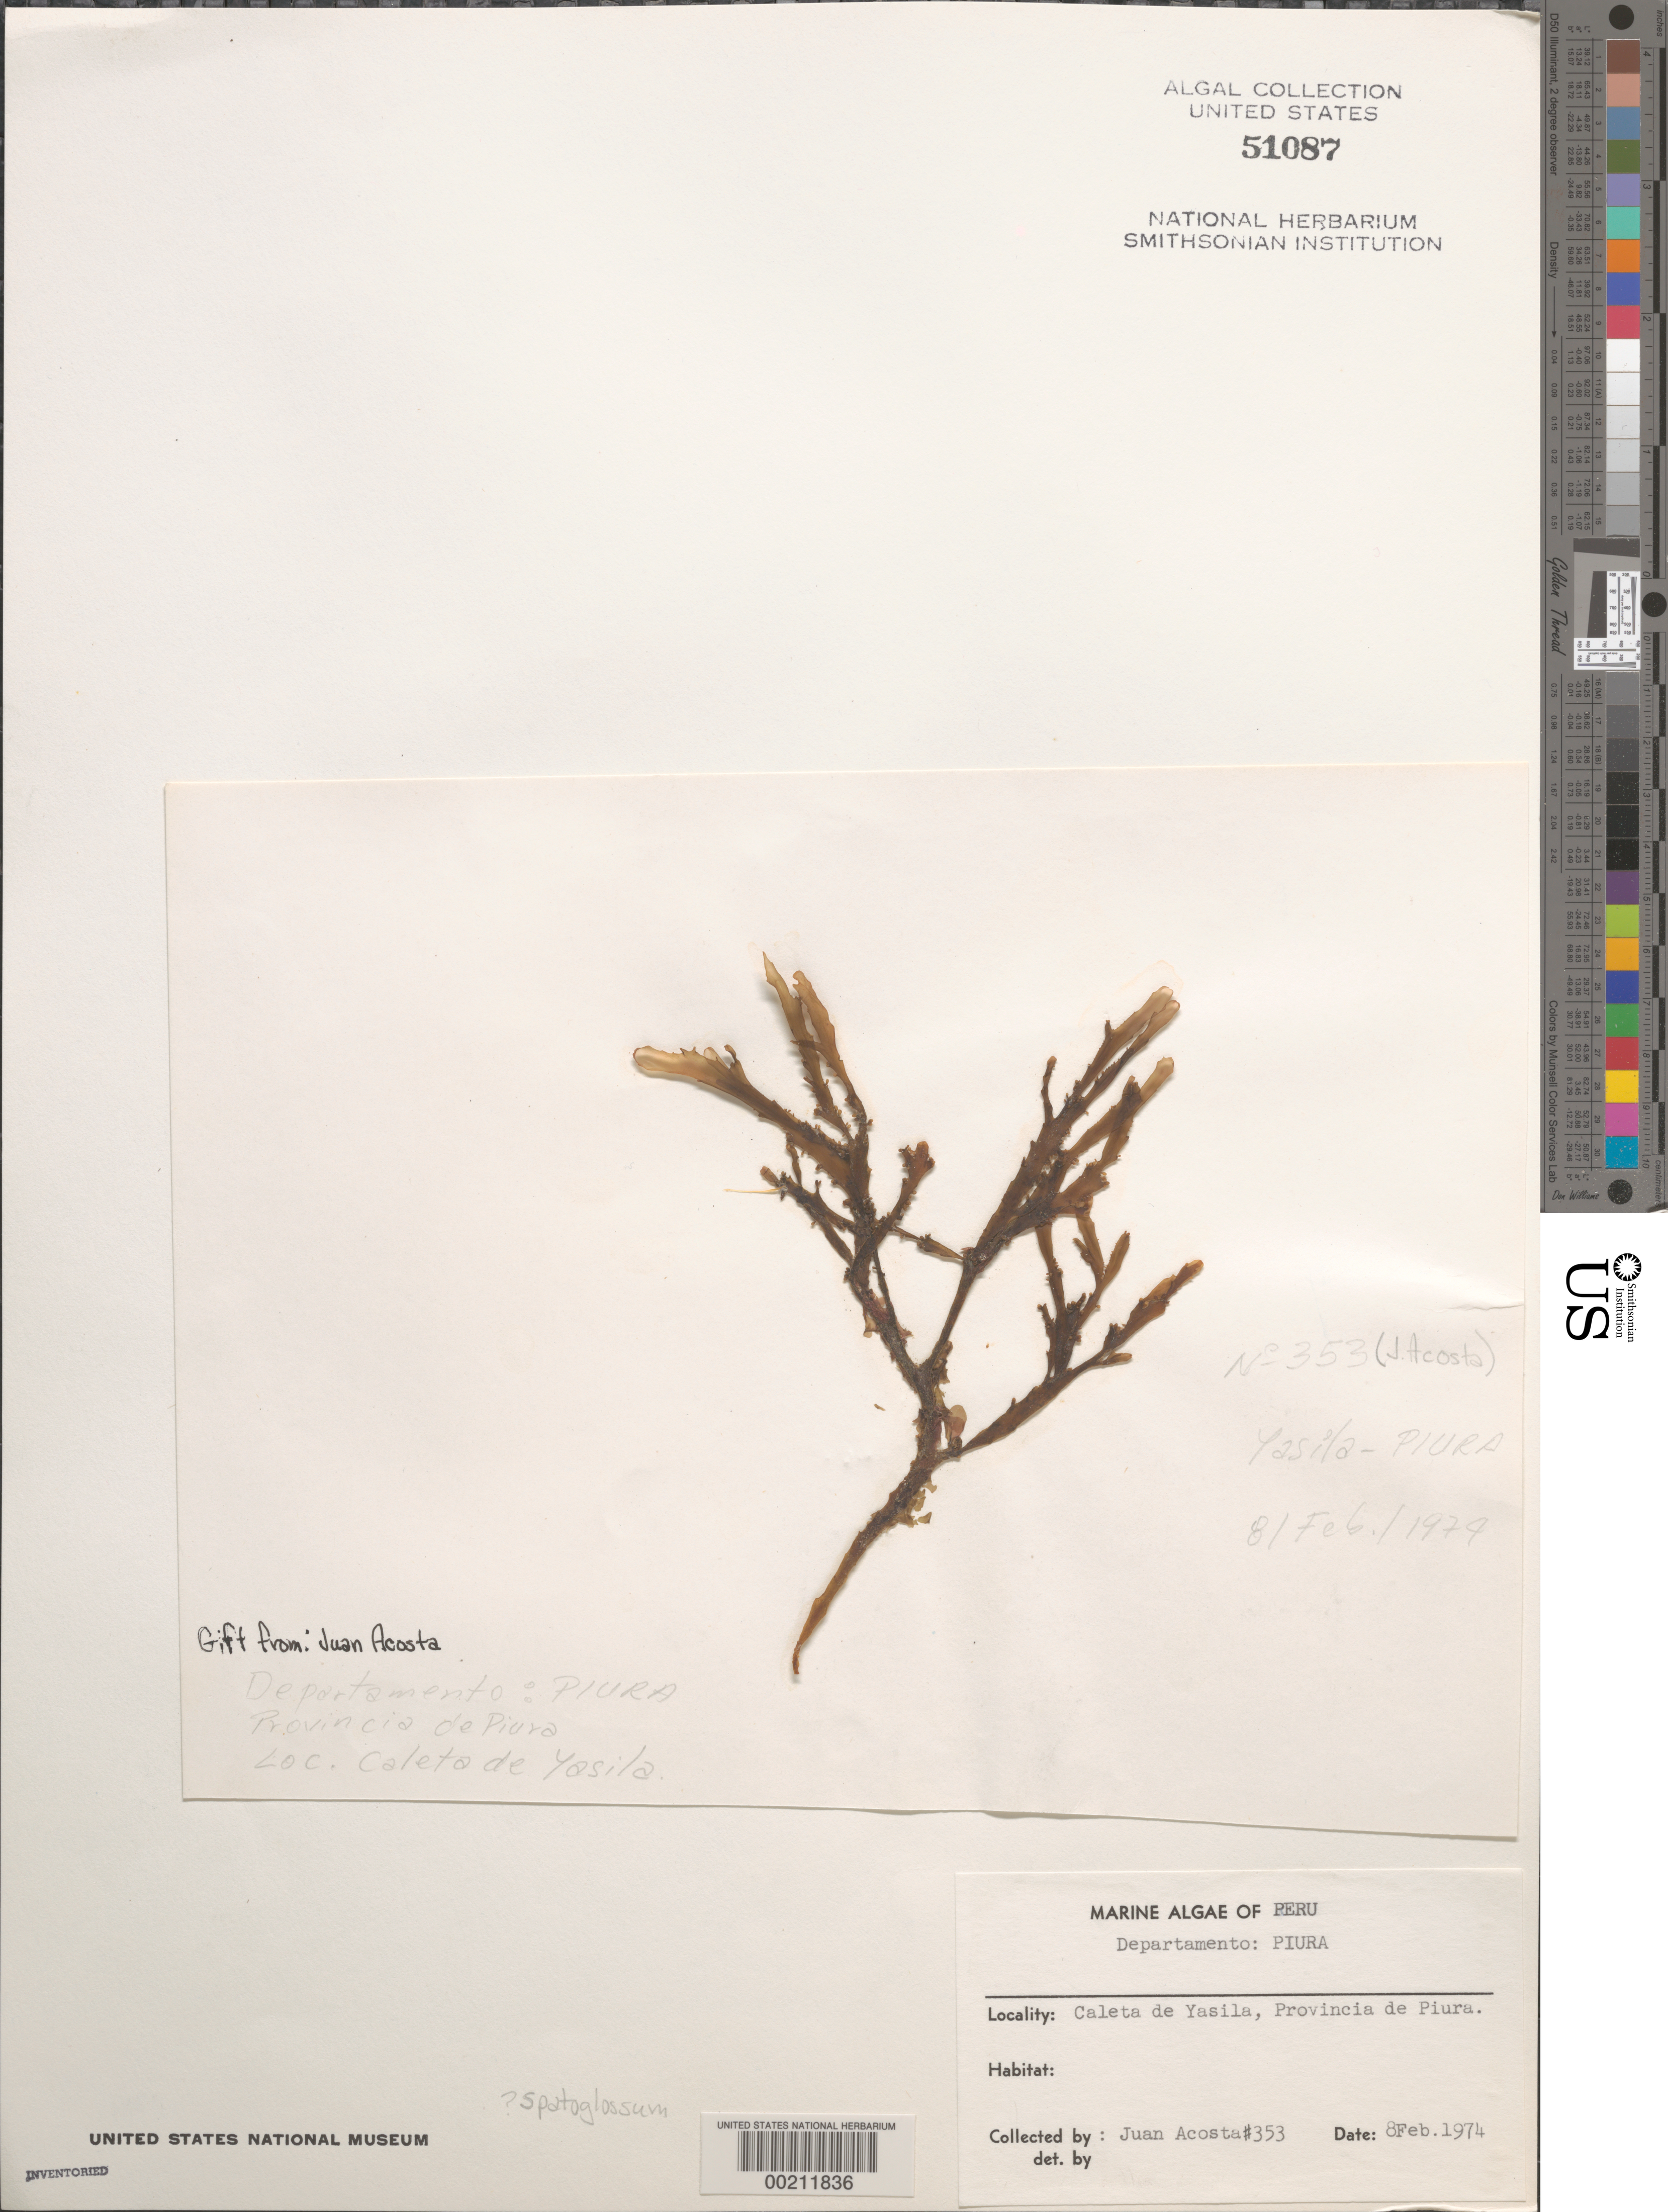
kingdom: Chromista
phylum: Ochrophyta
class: Phaeophyceae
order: Dictyotales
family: Dictyotaceae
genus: Spatoglossum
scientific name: Spatoglossum sp.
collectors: J. Acosta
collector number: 353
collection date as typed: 08 Feb 1974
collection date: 1974-02-08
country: Peru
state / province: Piura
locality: Caleta de yasila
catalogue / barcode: US 51087